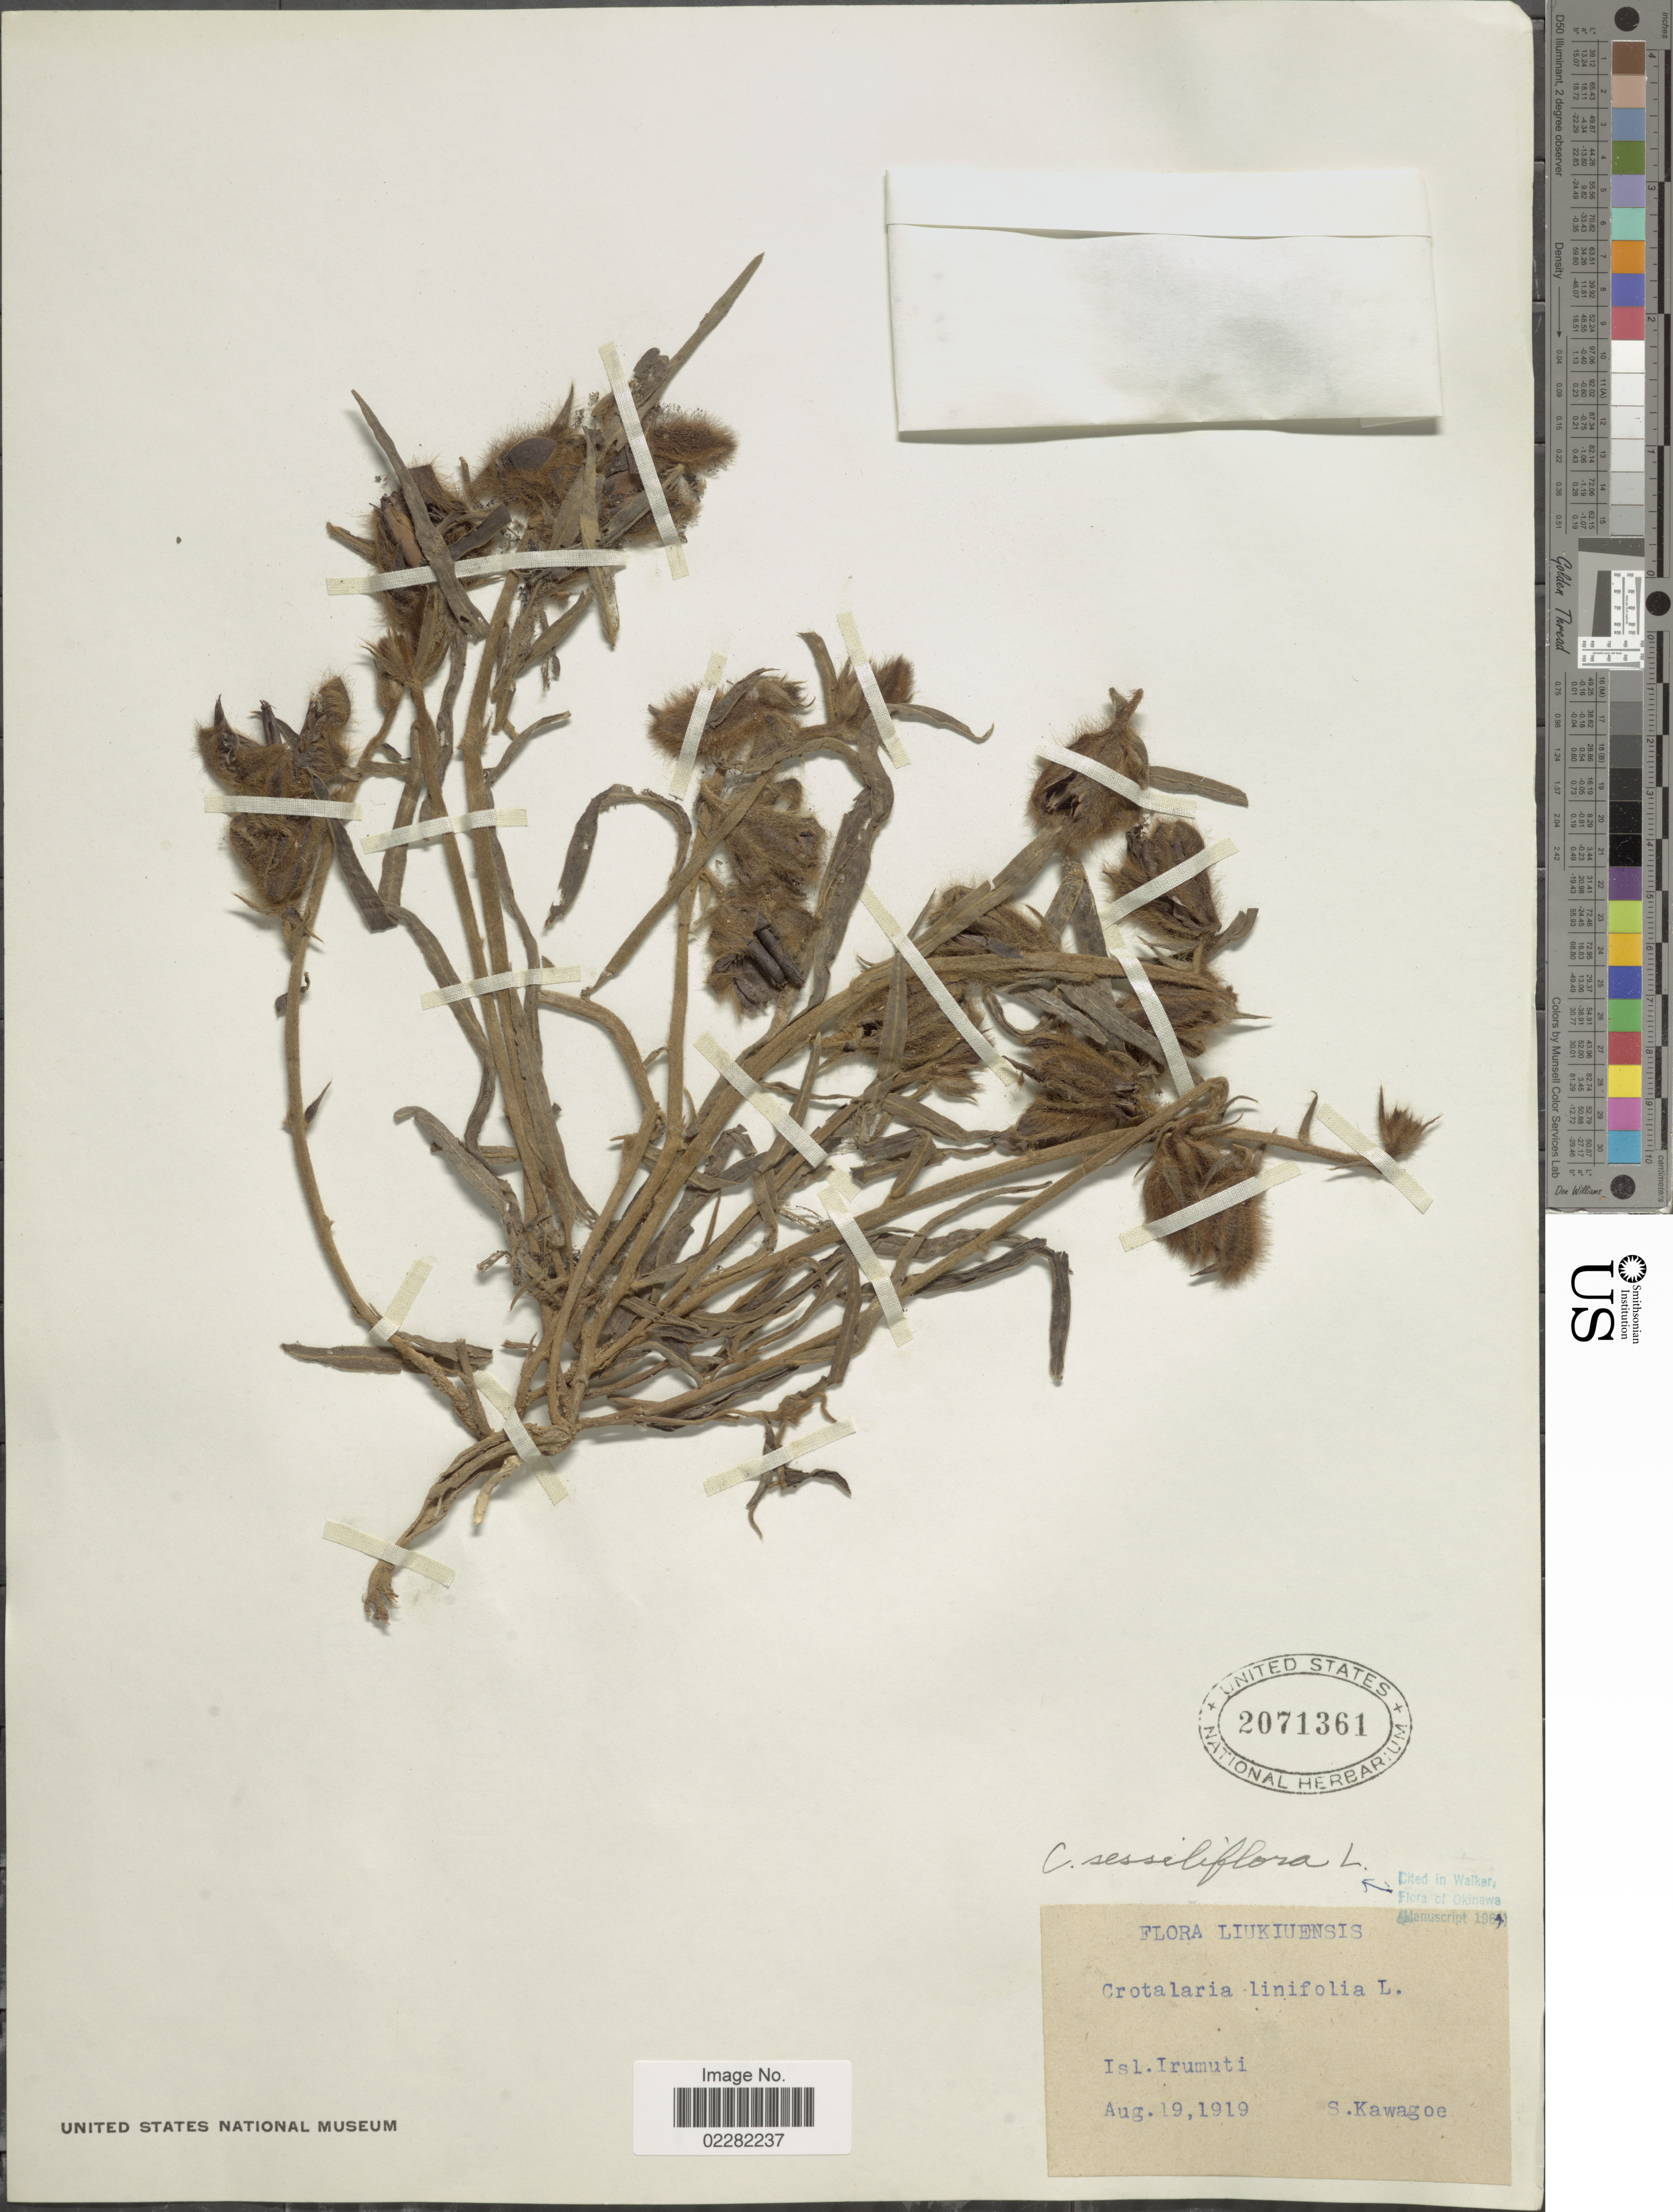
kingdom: Plantae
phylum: Tracheophyta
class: Magnoliopsida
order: Fabales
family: Fabaceae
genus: Crotalaria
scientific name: Crotalaria sessilifolia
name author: L.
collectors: S. Kawagoe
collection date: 1919-08-19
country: Japan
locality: Liukiuensis, Isl. Irumuti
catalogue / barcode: US 2071361